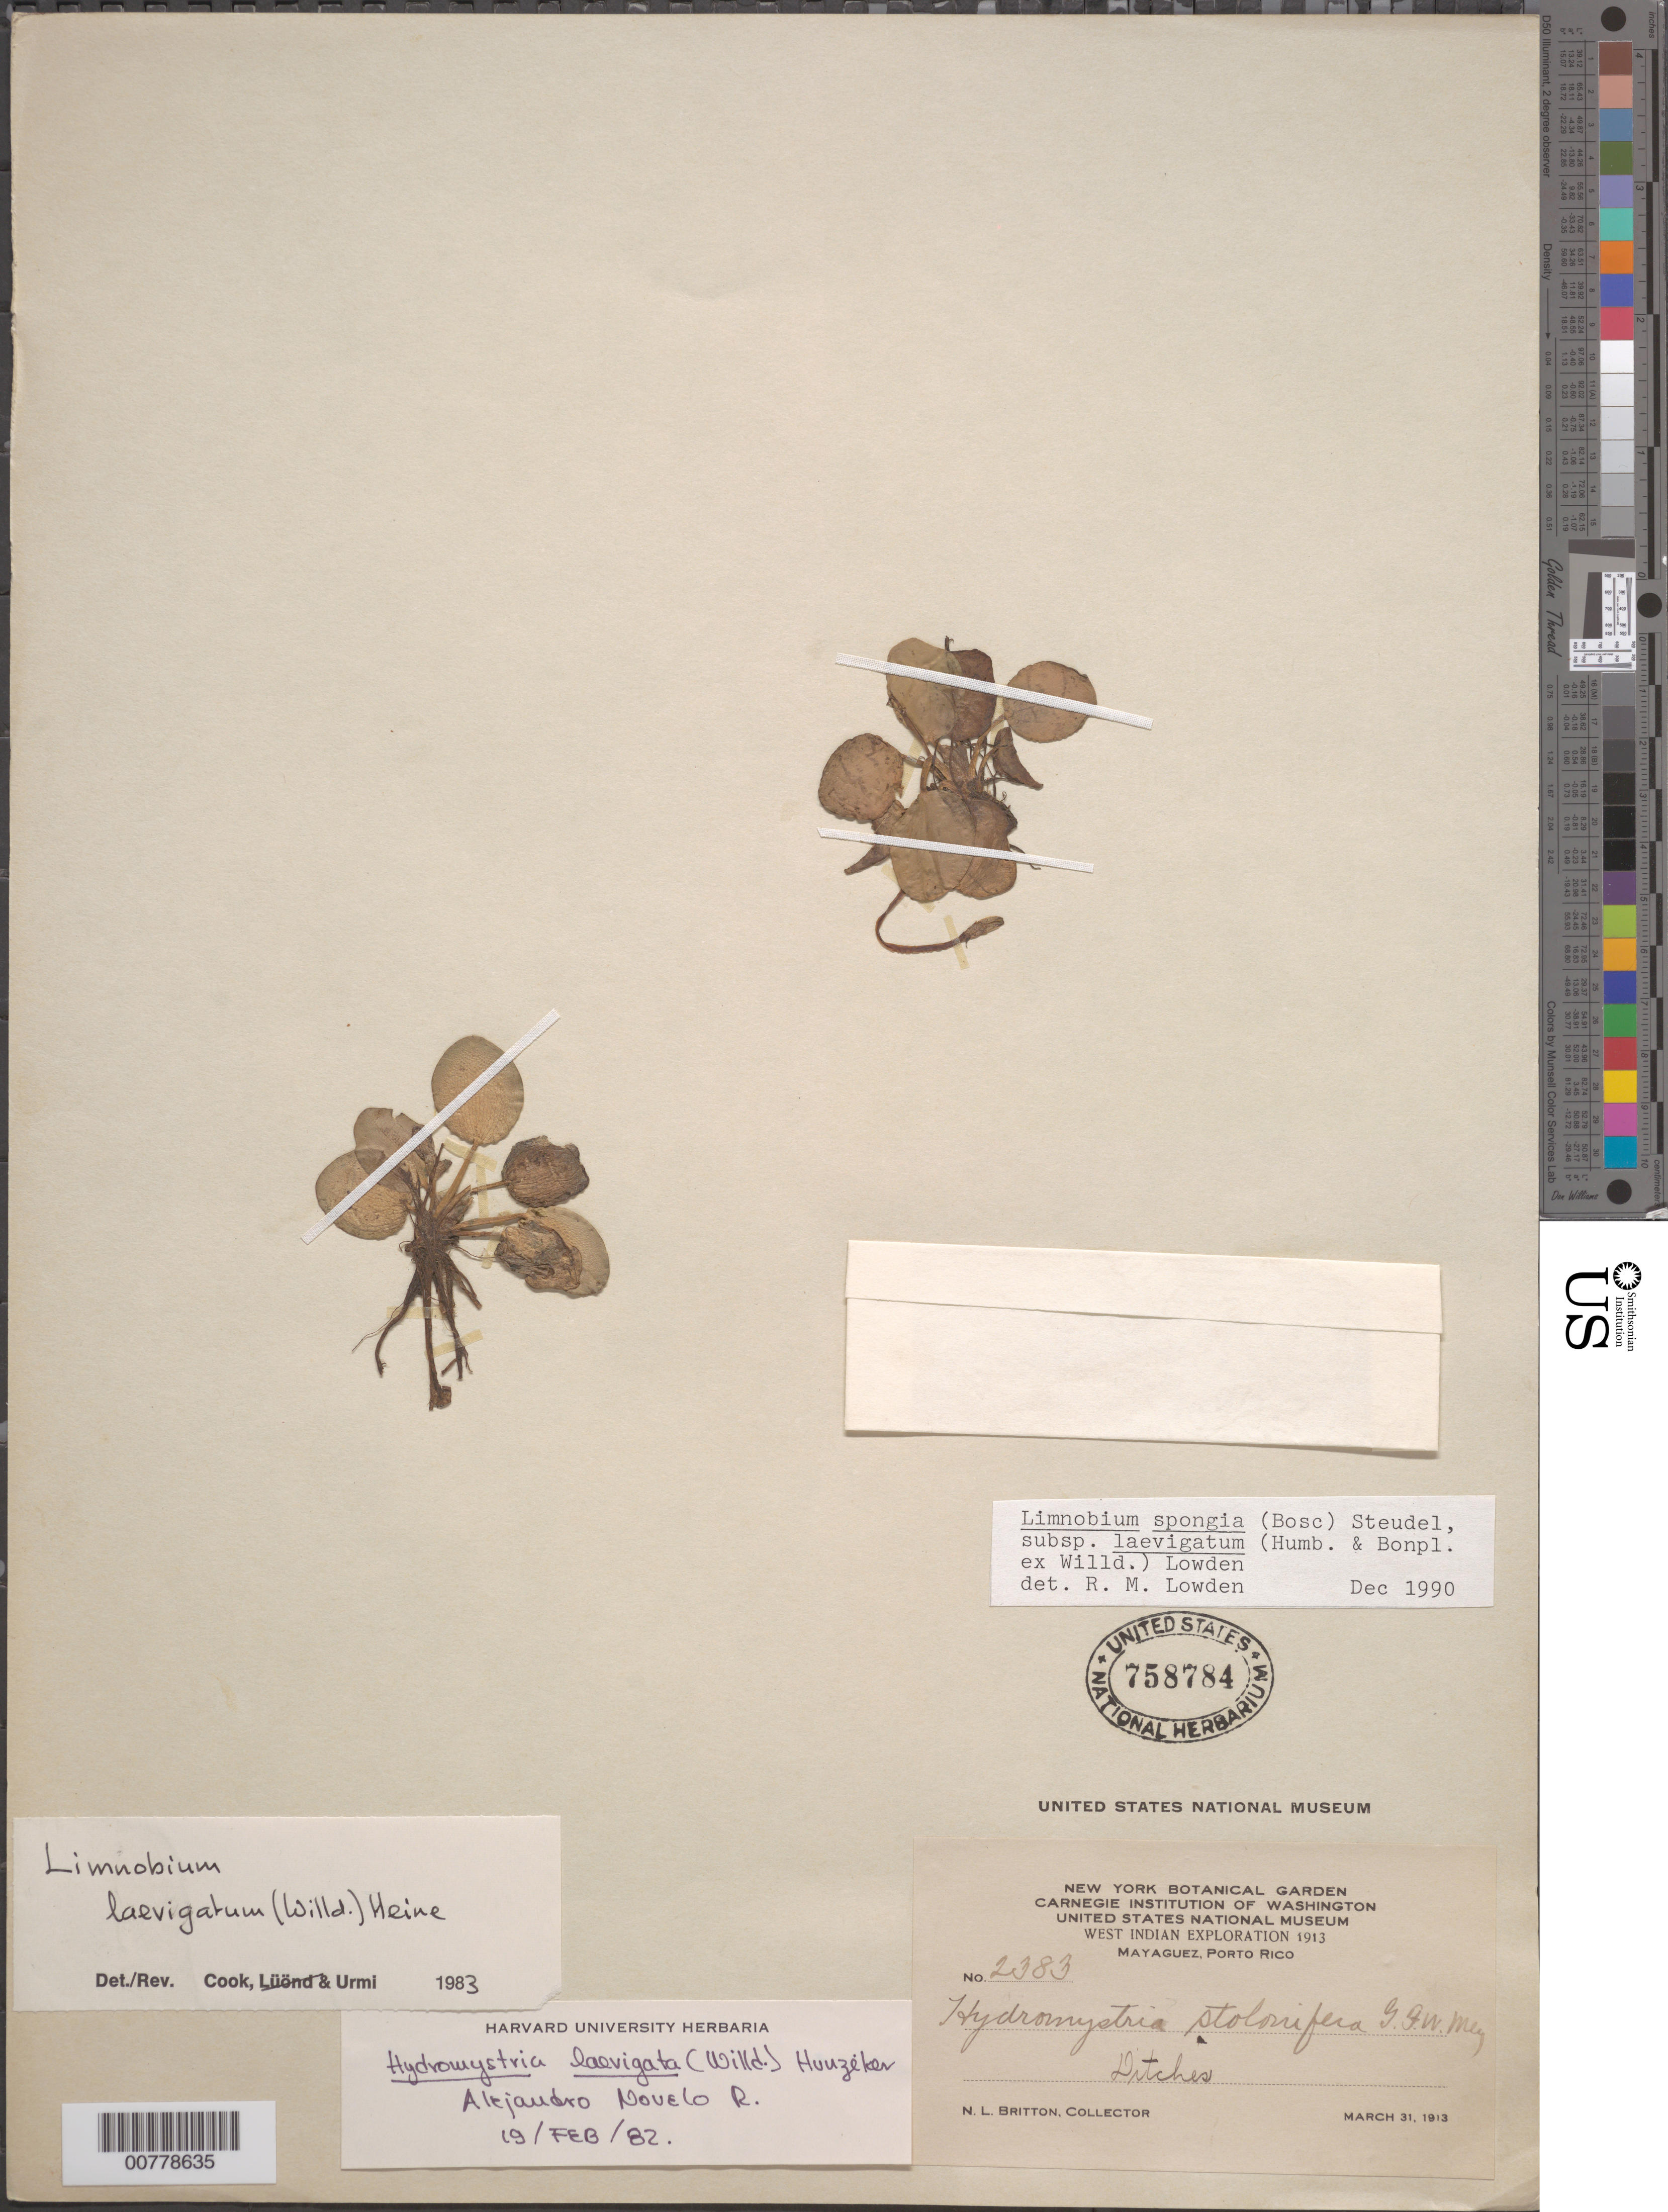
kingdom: Plantae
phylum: Tracheophyta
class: Liliopsida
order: Alismatales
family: Hydrocharitaceae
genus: Limnobium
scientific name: Limnobium laevigatum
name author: (Humb. & Bonpl. ex Willd.) Heine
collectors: N. Britton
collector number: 2383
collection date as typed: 31 Mar 1913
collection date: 1913-03-31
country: Puerto Rico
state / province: Mayagüez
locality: Mayagüez.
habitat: Ditches.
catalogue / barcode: US 758784